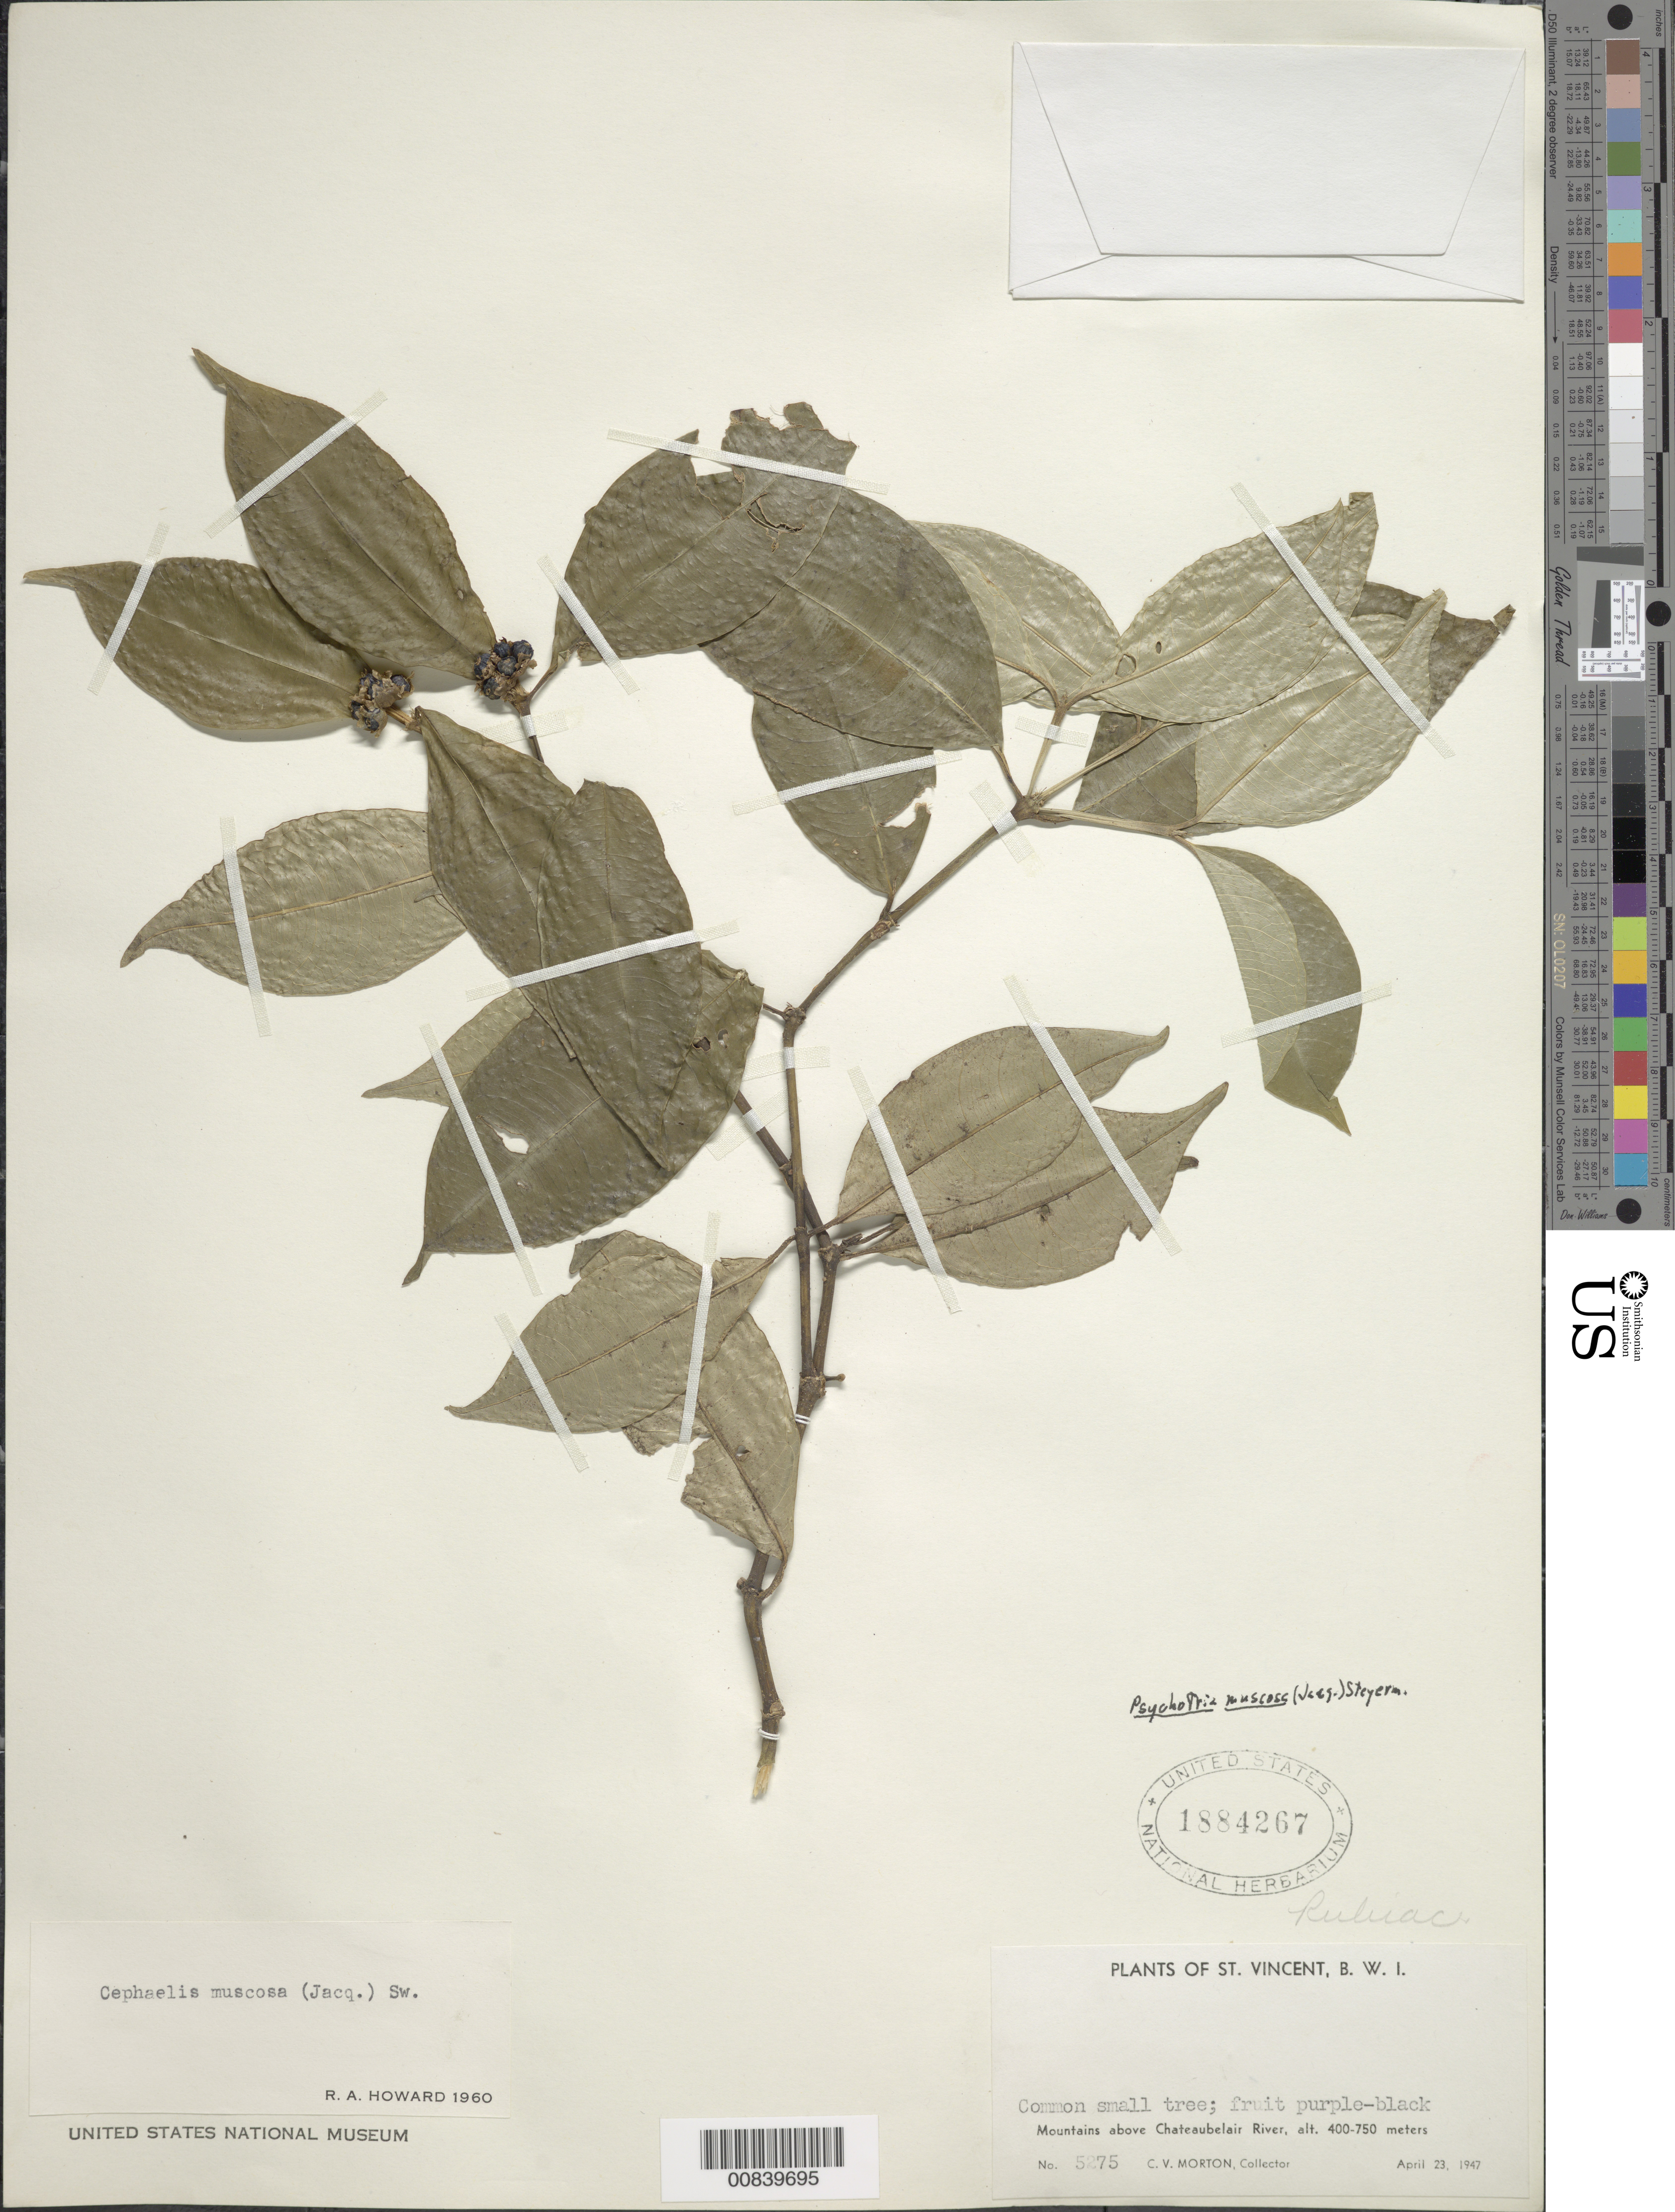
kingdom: Plantae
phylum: Tracheophyta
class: Magnoliopsida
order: Gentianales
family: Rubiaceae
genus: Psychotria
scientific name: Psychotria mucosa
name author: (Jacq.) Steyerm.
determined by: Howard, R. A.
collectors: C. V. Morton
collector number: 5275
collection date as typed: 23 Apr 1947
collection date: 1947-04-23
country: St. Vincent - Grenadines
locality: Mountains above Chateaubelair River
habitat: Montane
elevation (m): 400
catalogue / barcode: US 1884267